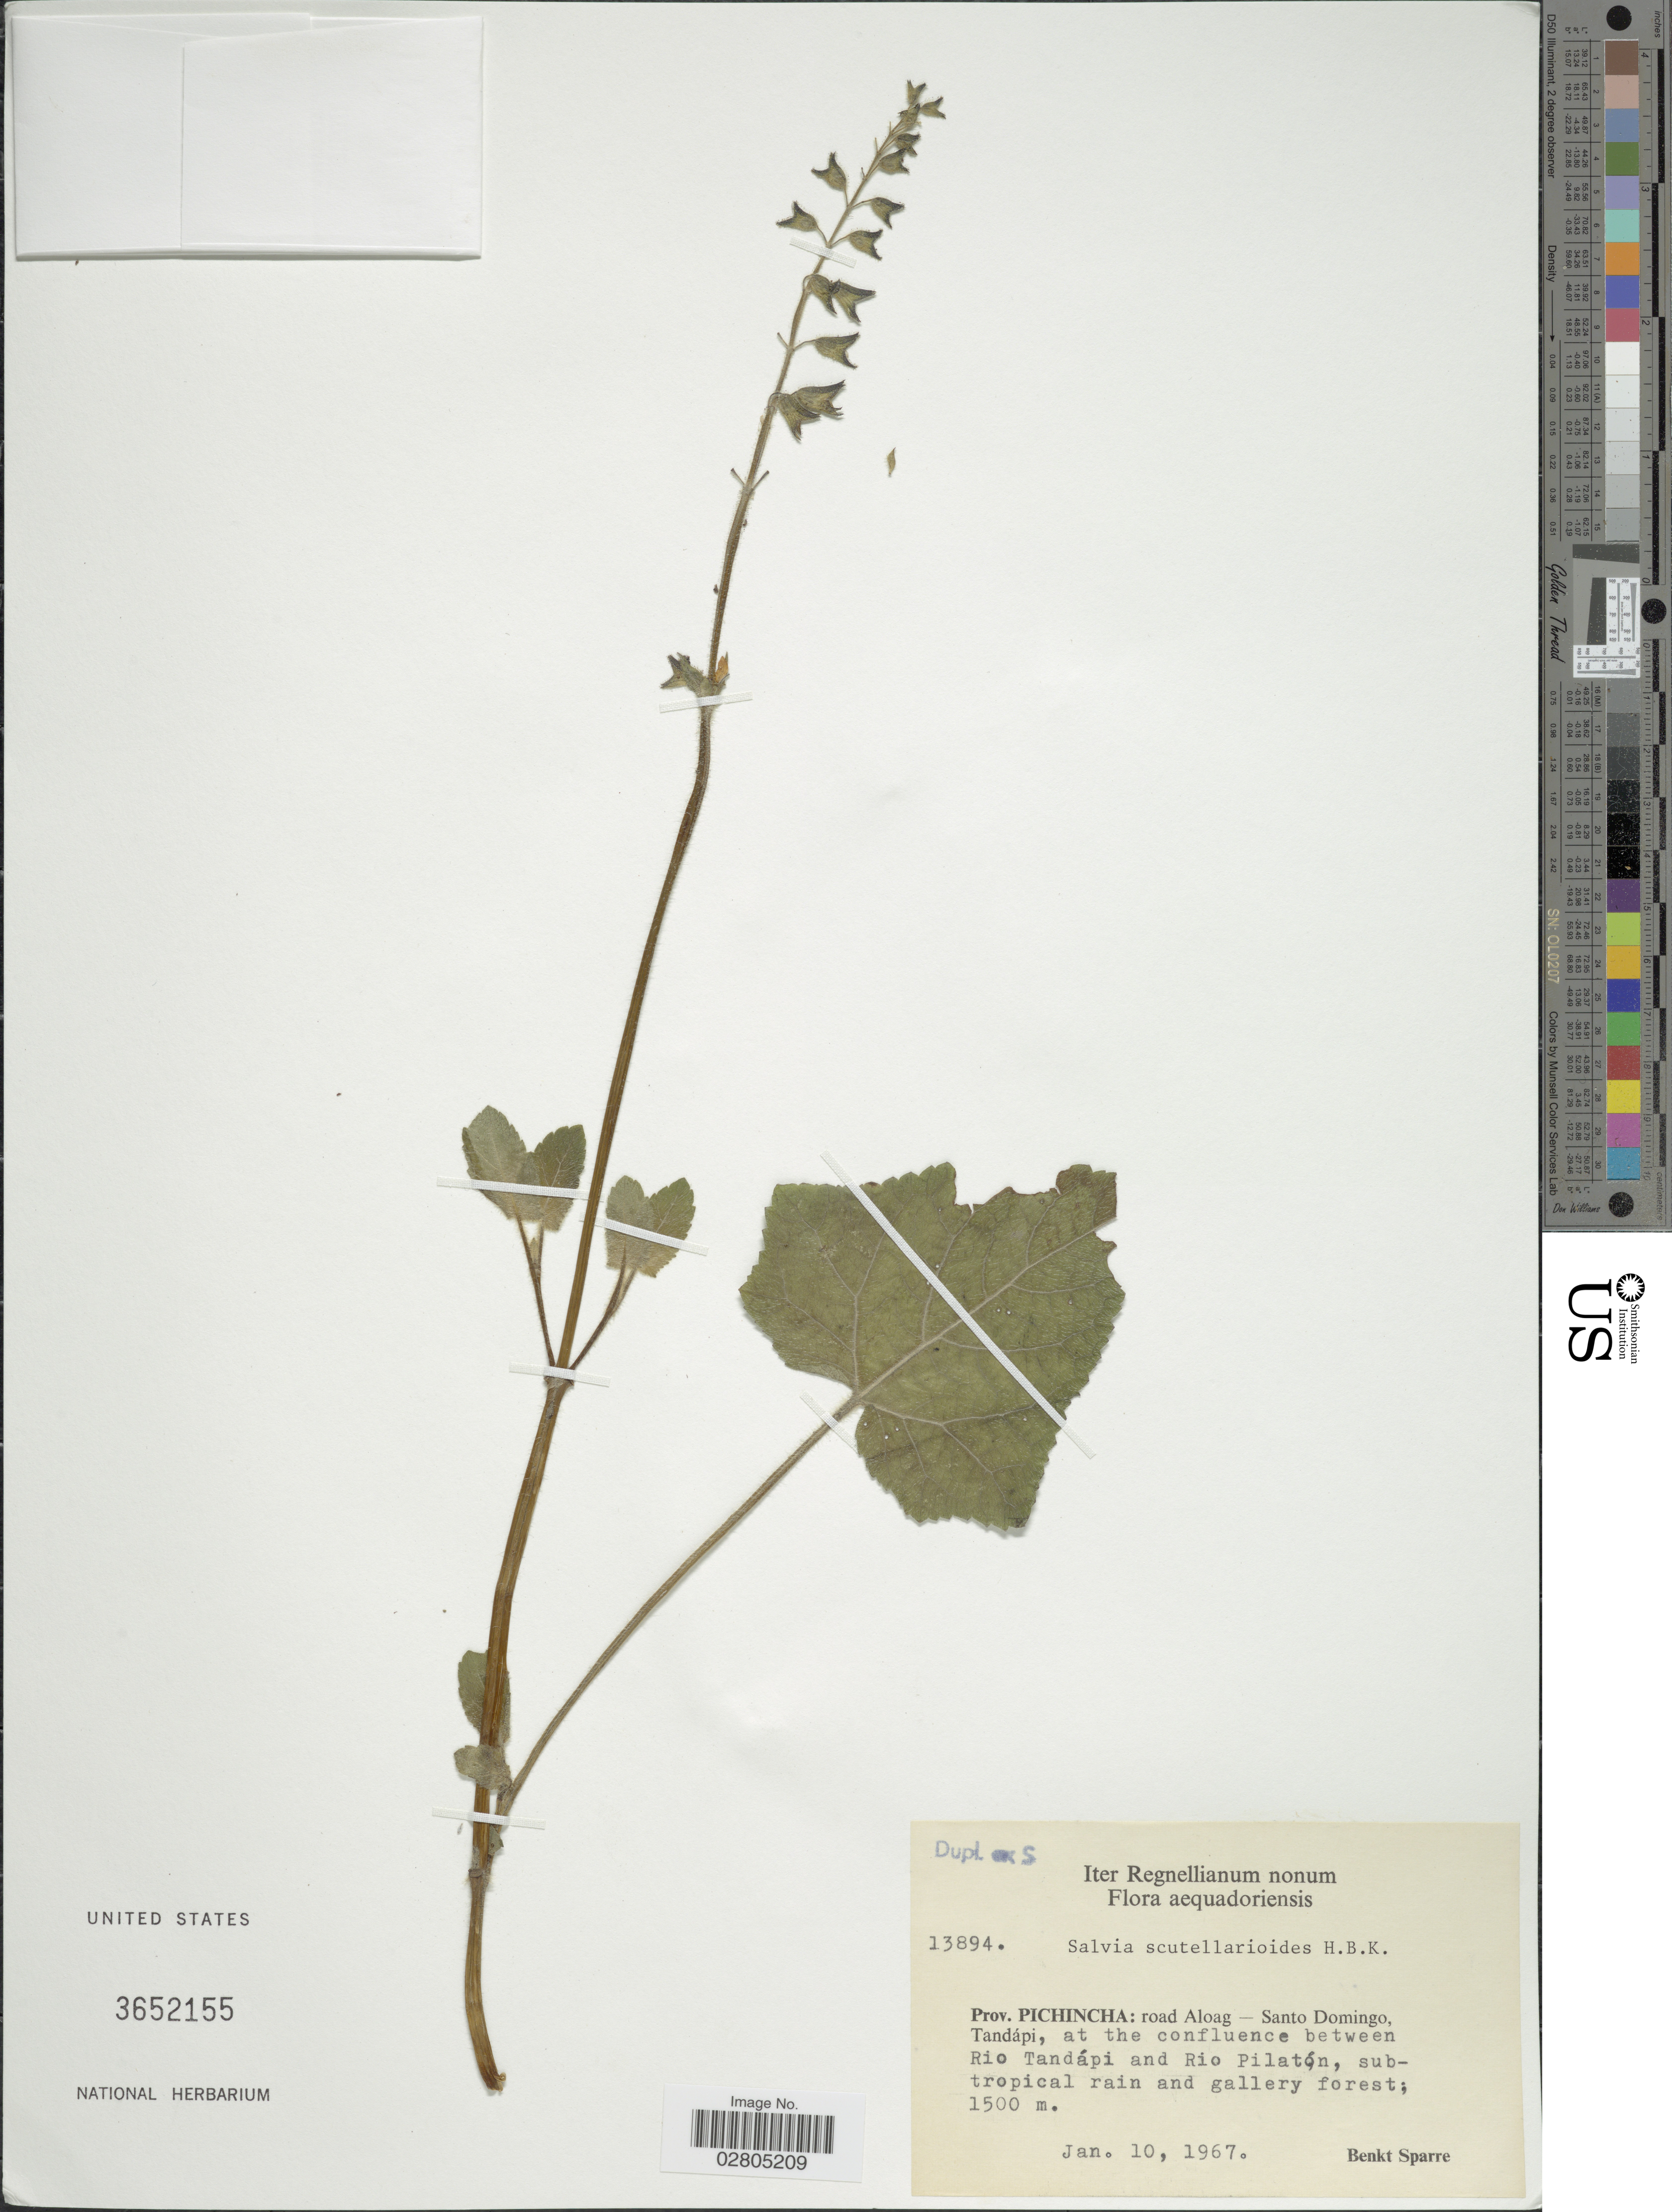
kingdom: Plantae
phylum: Tracheophyta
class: Magnoliopsida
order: Lamiales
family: Lamiaceae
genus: Salvia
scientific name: Salvia scutellarioides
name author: Kunth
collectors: B. Sparre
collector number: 13894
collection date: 1967-01-10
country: Ecuador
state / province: Pichincha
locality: Road Aloag - Santo Domingo, Tandápi, at the confluence between Rio Tandápi and Rio Pilatón.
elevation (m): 1500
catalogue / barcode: US 3652155